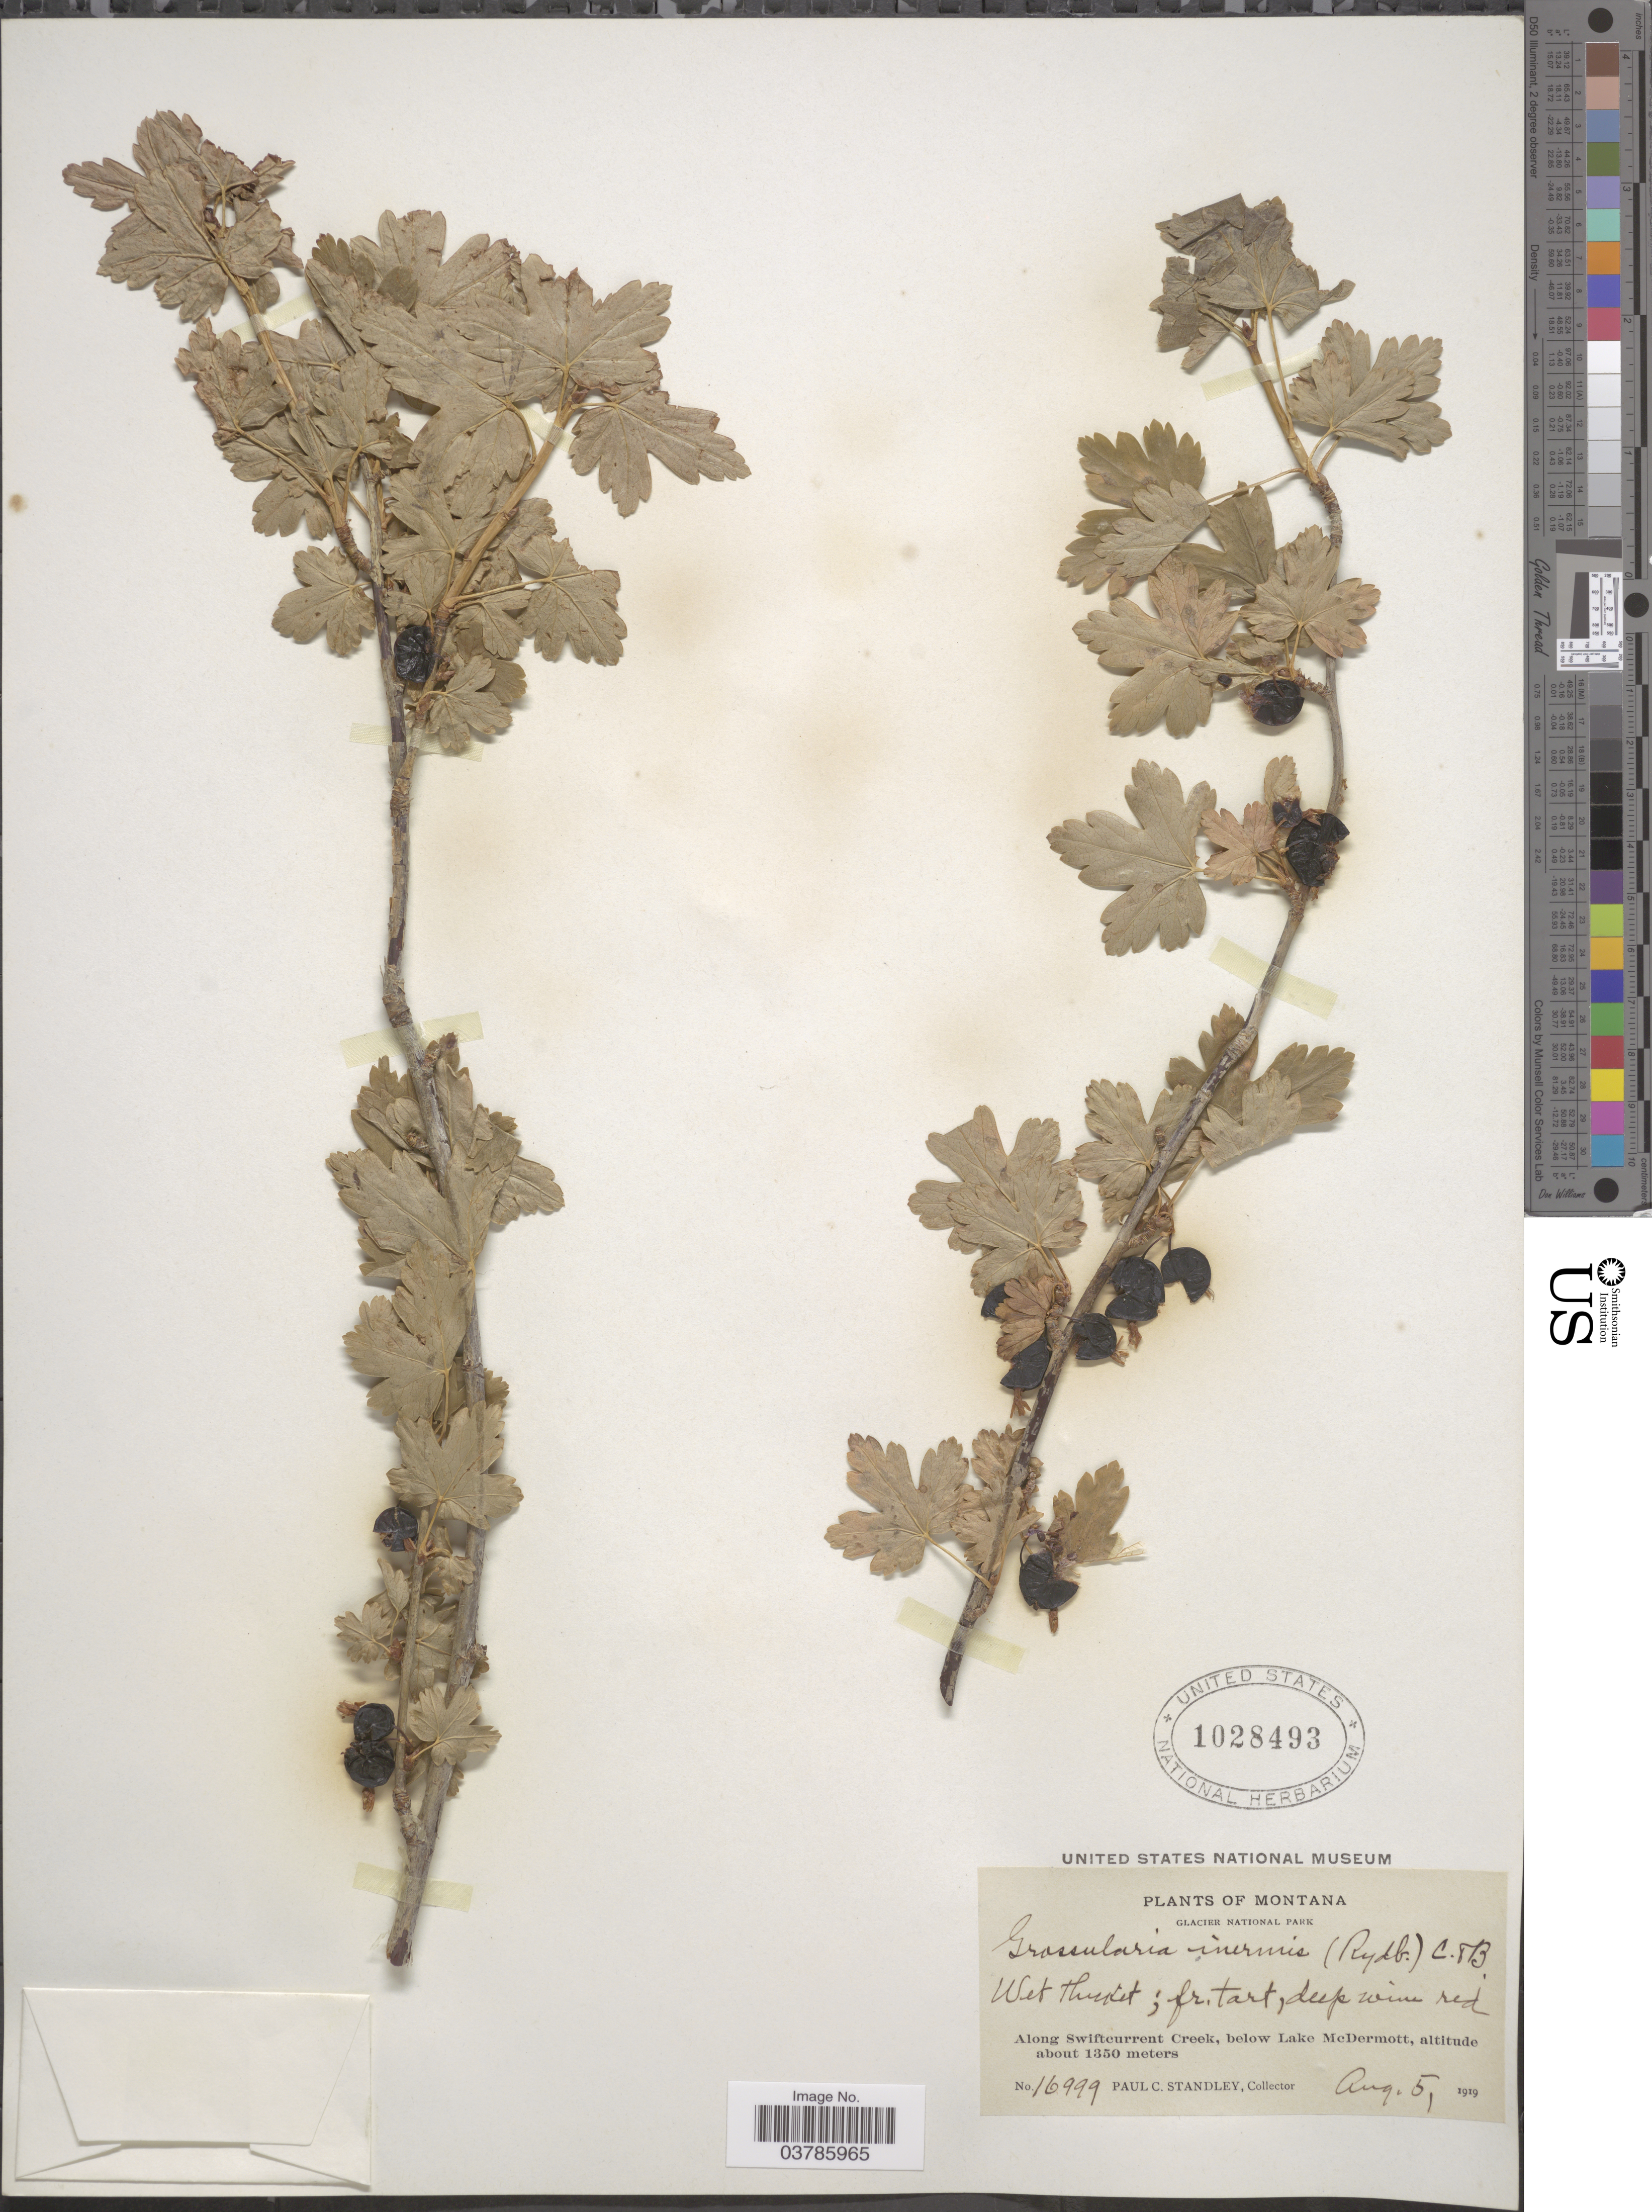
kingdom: Plantae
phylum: Tracheophyta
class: Magnoliopsida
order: Saxifragales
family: Grossulariaceae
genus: Ribes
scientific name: Ribes inerme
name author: Rydb.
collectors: P. C. Standley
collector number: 16999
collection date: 1919-08-05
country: United States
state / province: Montana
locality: Glacier National Park. Along Swiftcurrent Creek, below Lake McDermott.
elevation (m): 1350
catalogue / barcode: US 1028493